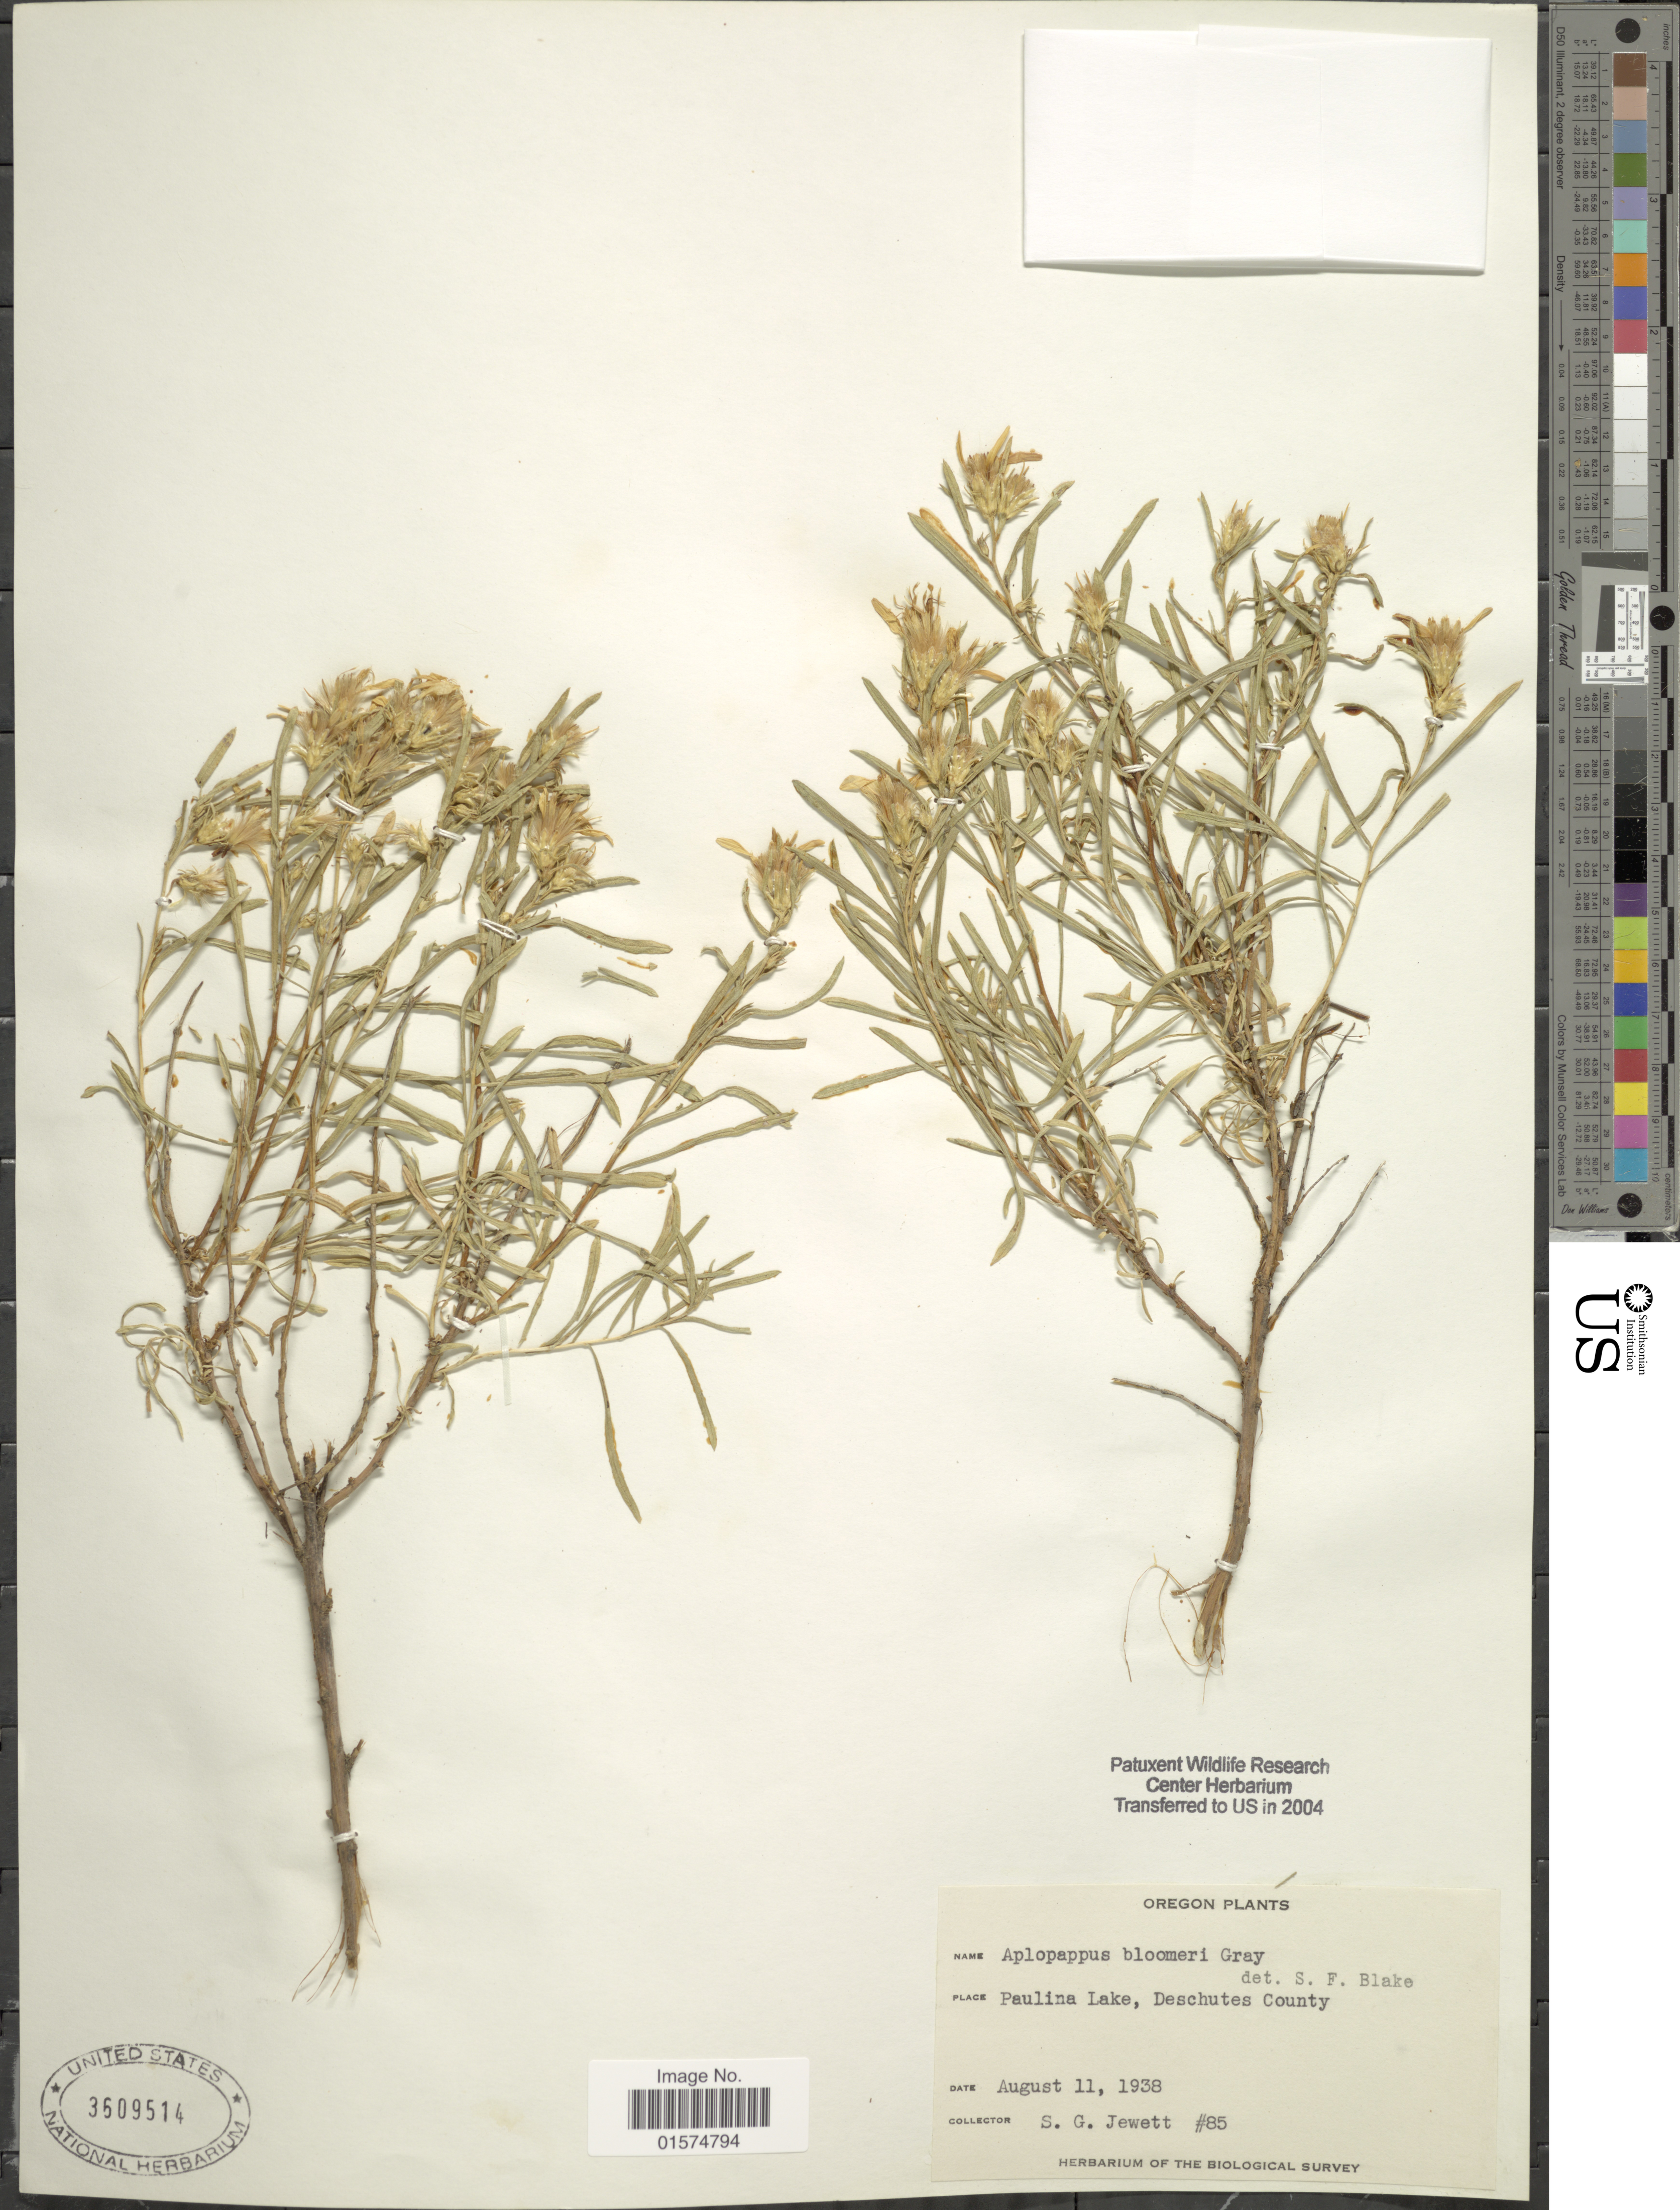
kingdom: Plantae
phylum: Tracheophyta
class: Magnoliopsida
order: Asterales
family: Asteraceae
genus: Ericameria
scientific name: Ericameria bloomeri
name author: (A. Gray) J.F. Macbr.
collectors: S. Jewett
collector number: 85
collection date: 1938-08-11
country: United States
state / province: Oregon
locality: Paulina Lake, Deschutes County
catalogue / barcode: US 3608514